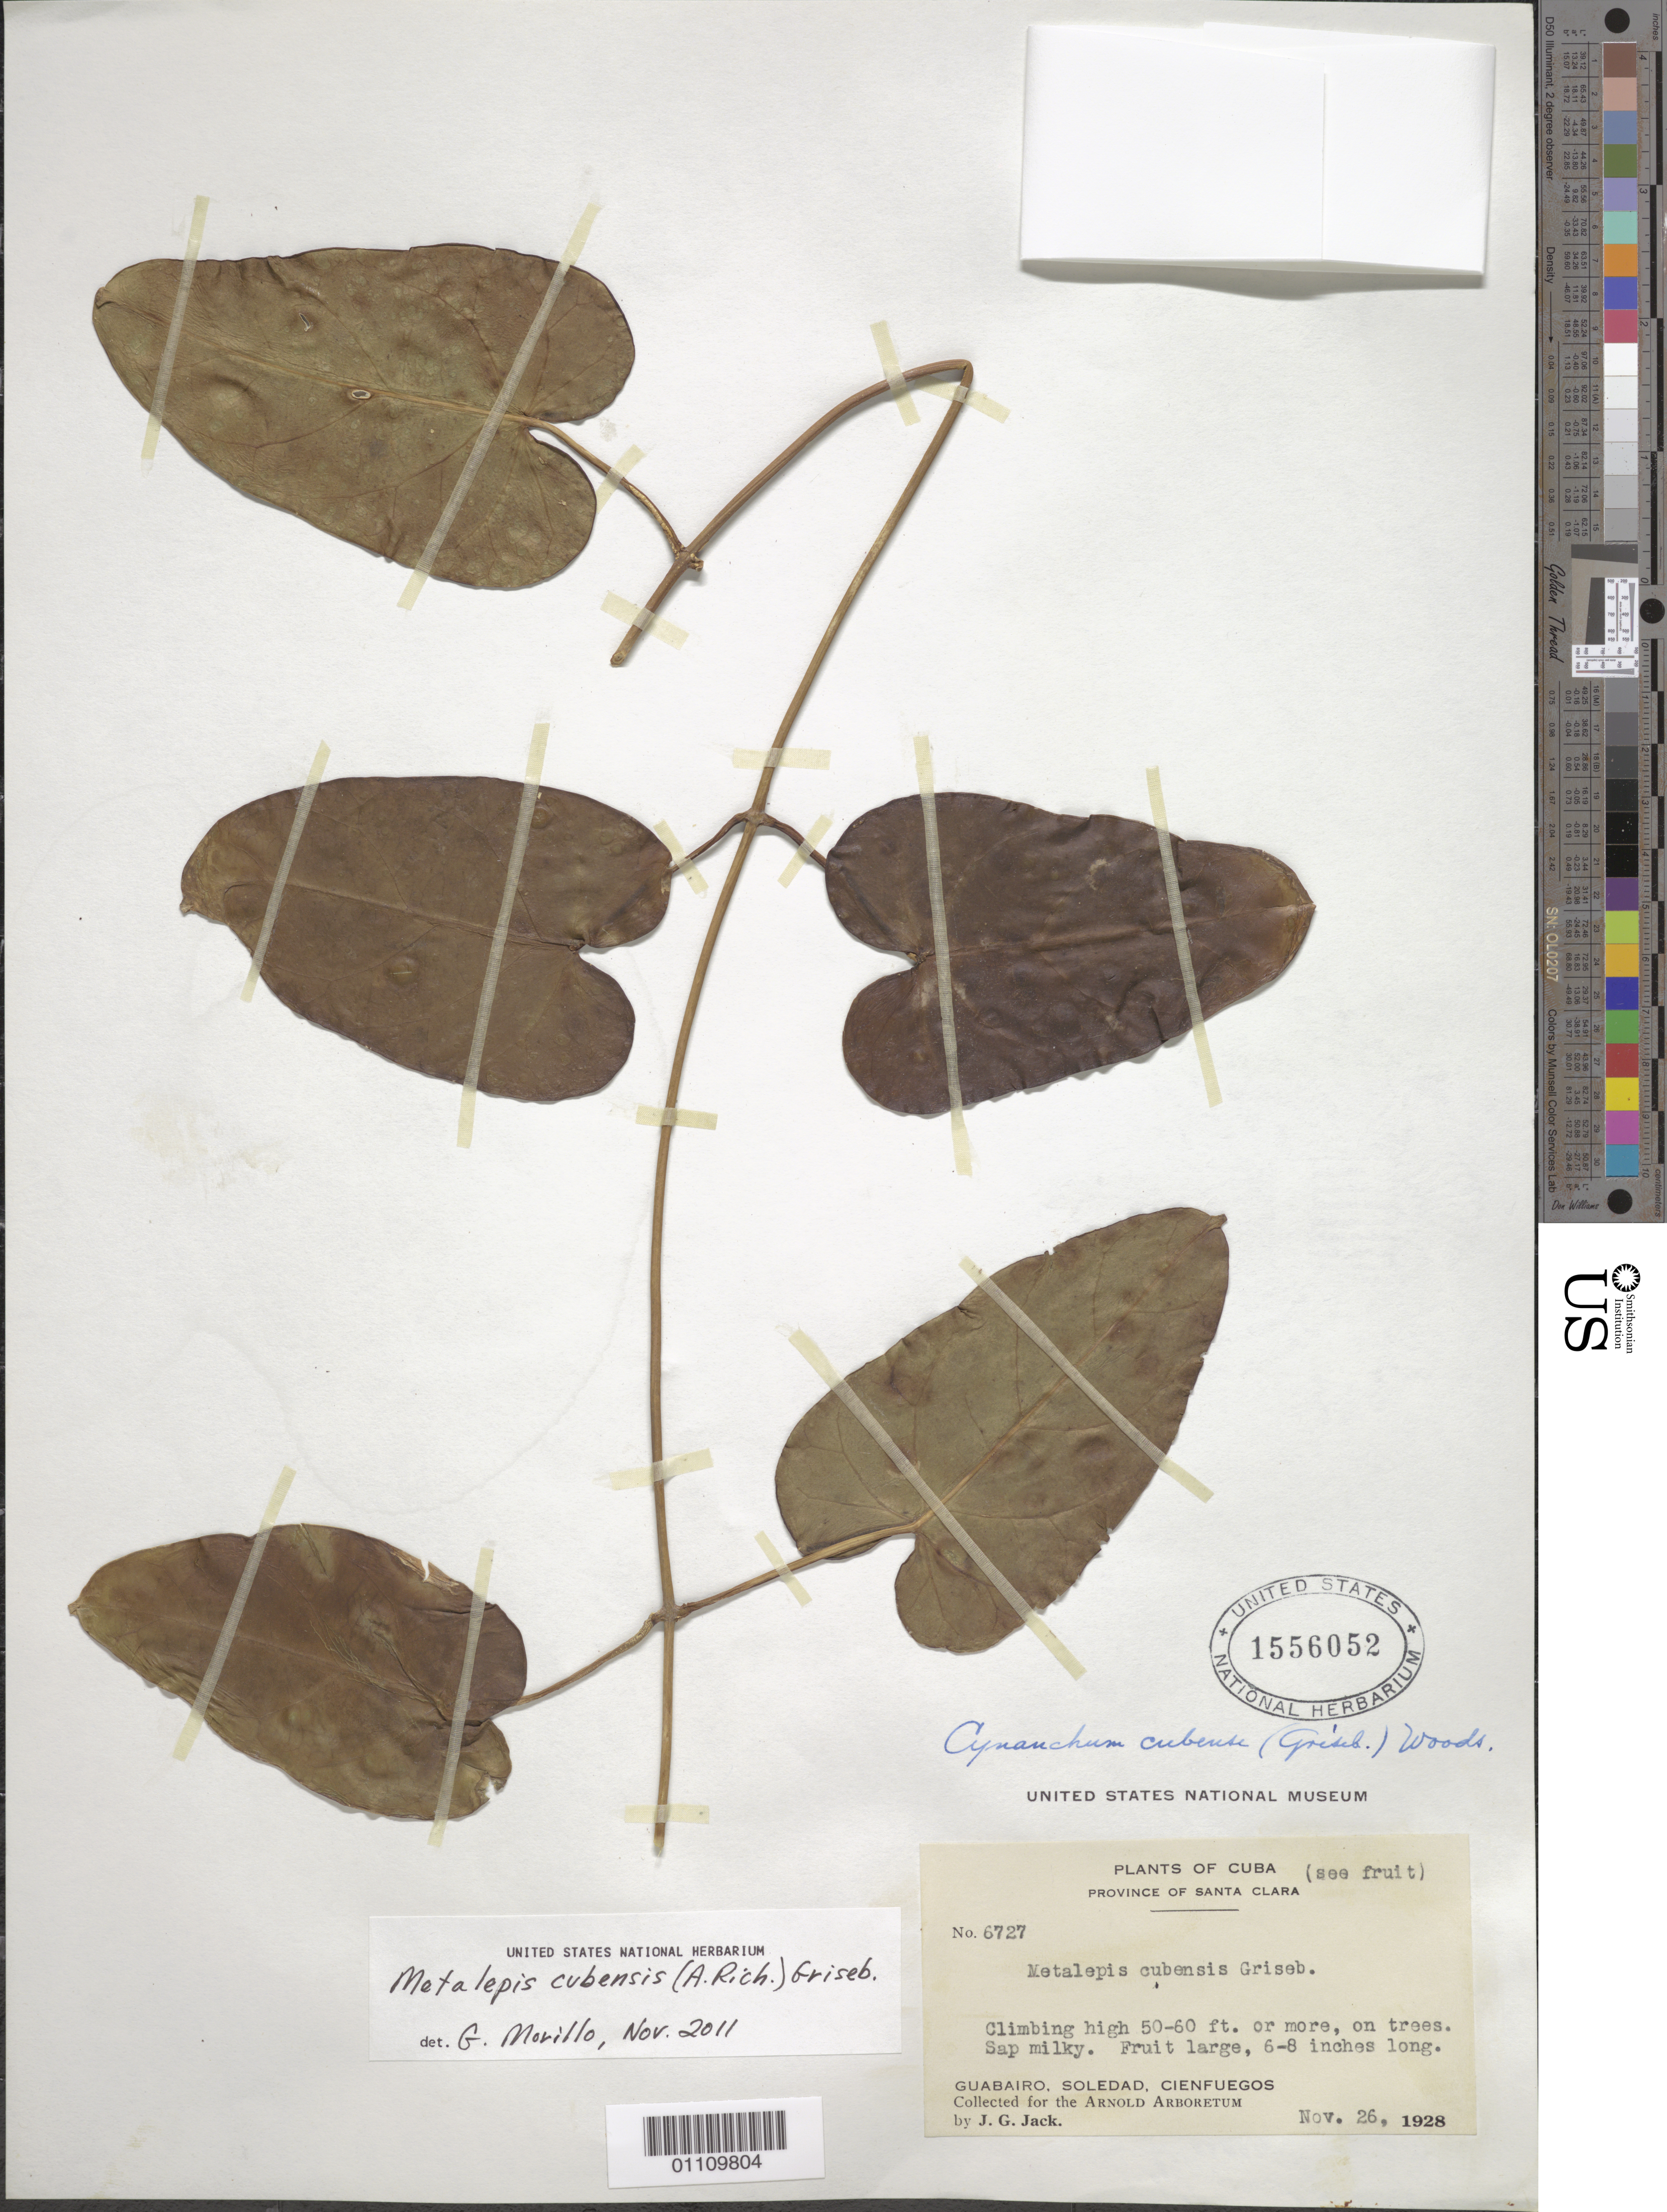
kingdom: Plantae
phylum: Tracheophyta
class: Magnoliopsida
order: Gentianales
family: Apocynaceae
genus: Metalepis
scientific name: Metalepis cubensis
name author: Griseb.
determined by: Morillo, G.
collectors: J. G. Jack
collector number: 6727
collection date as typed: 26 Nov 1928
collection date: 1928-11-26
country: Cuba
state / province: Cienfuegos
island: Cuba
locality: Guabairo, Soledad, Cienfuegos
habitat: Climbing high 50-60 feet or more in trees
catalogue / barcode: US 1556052